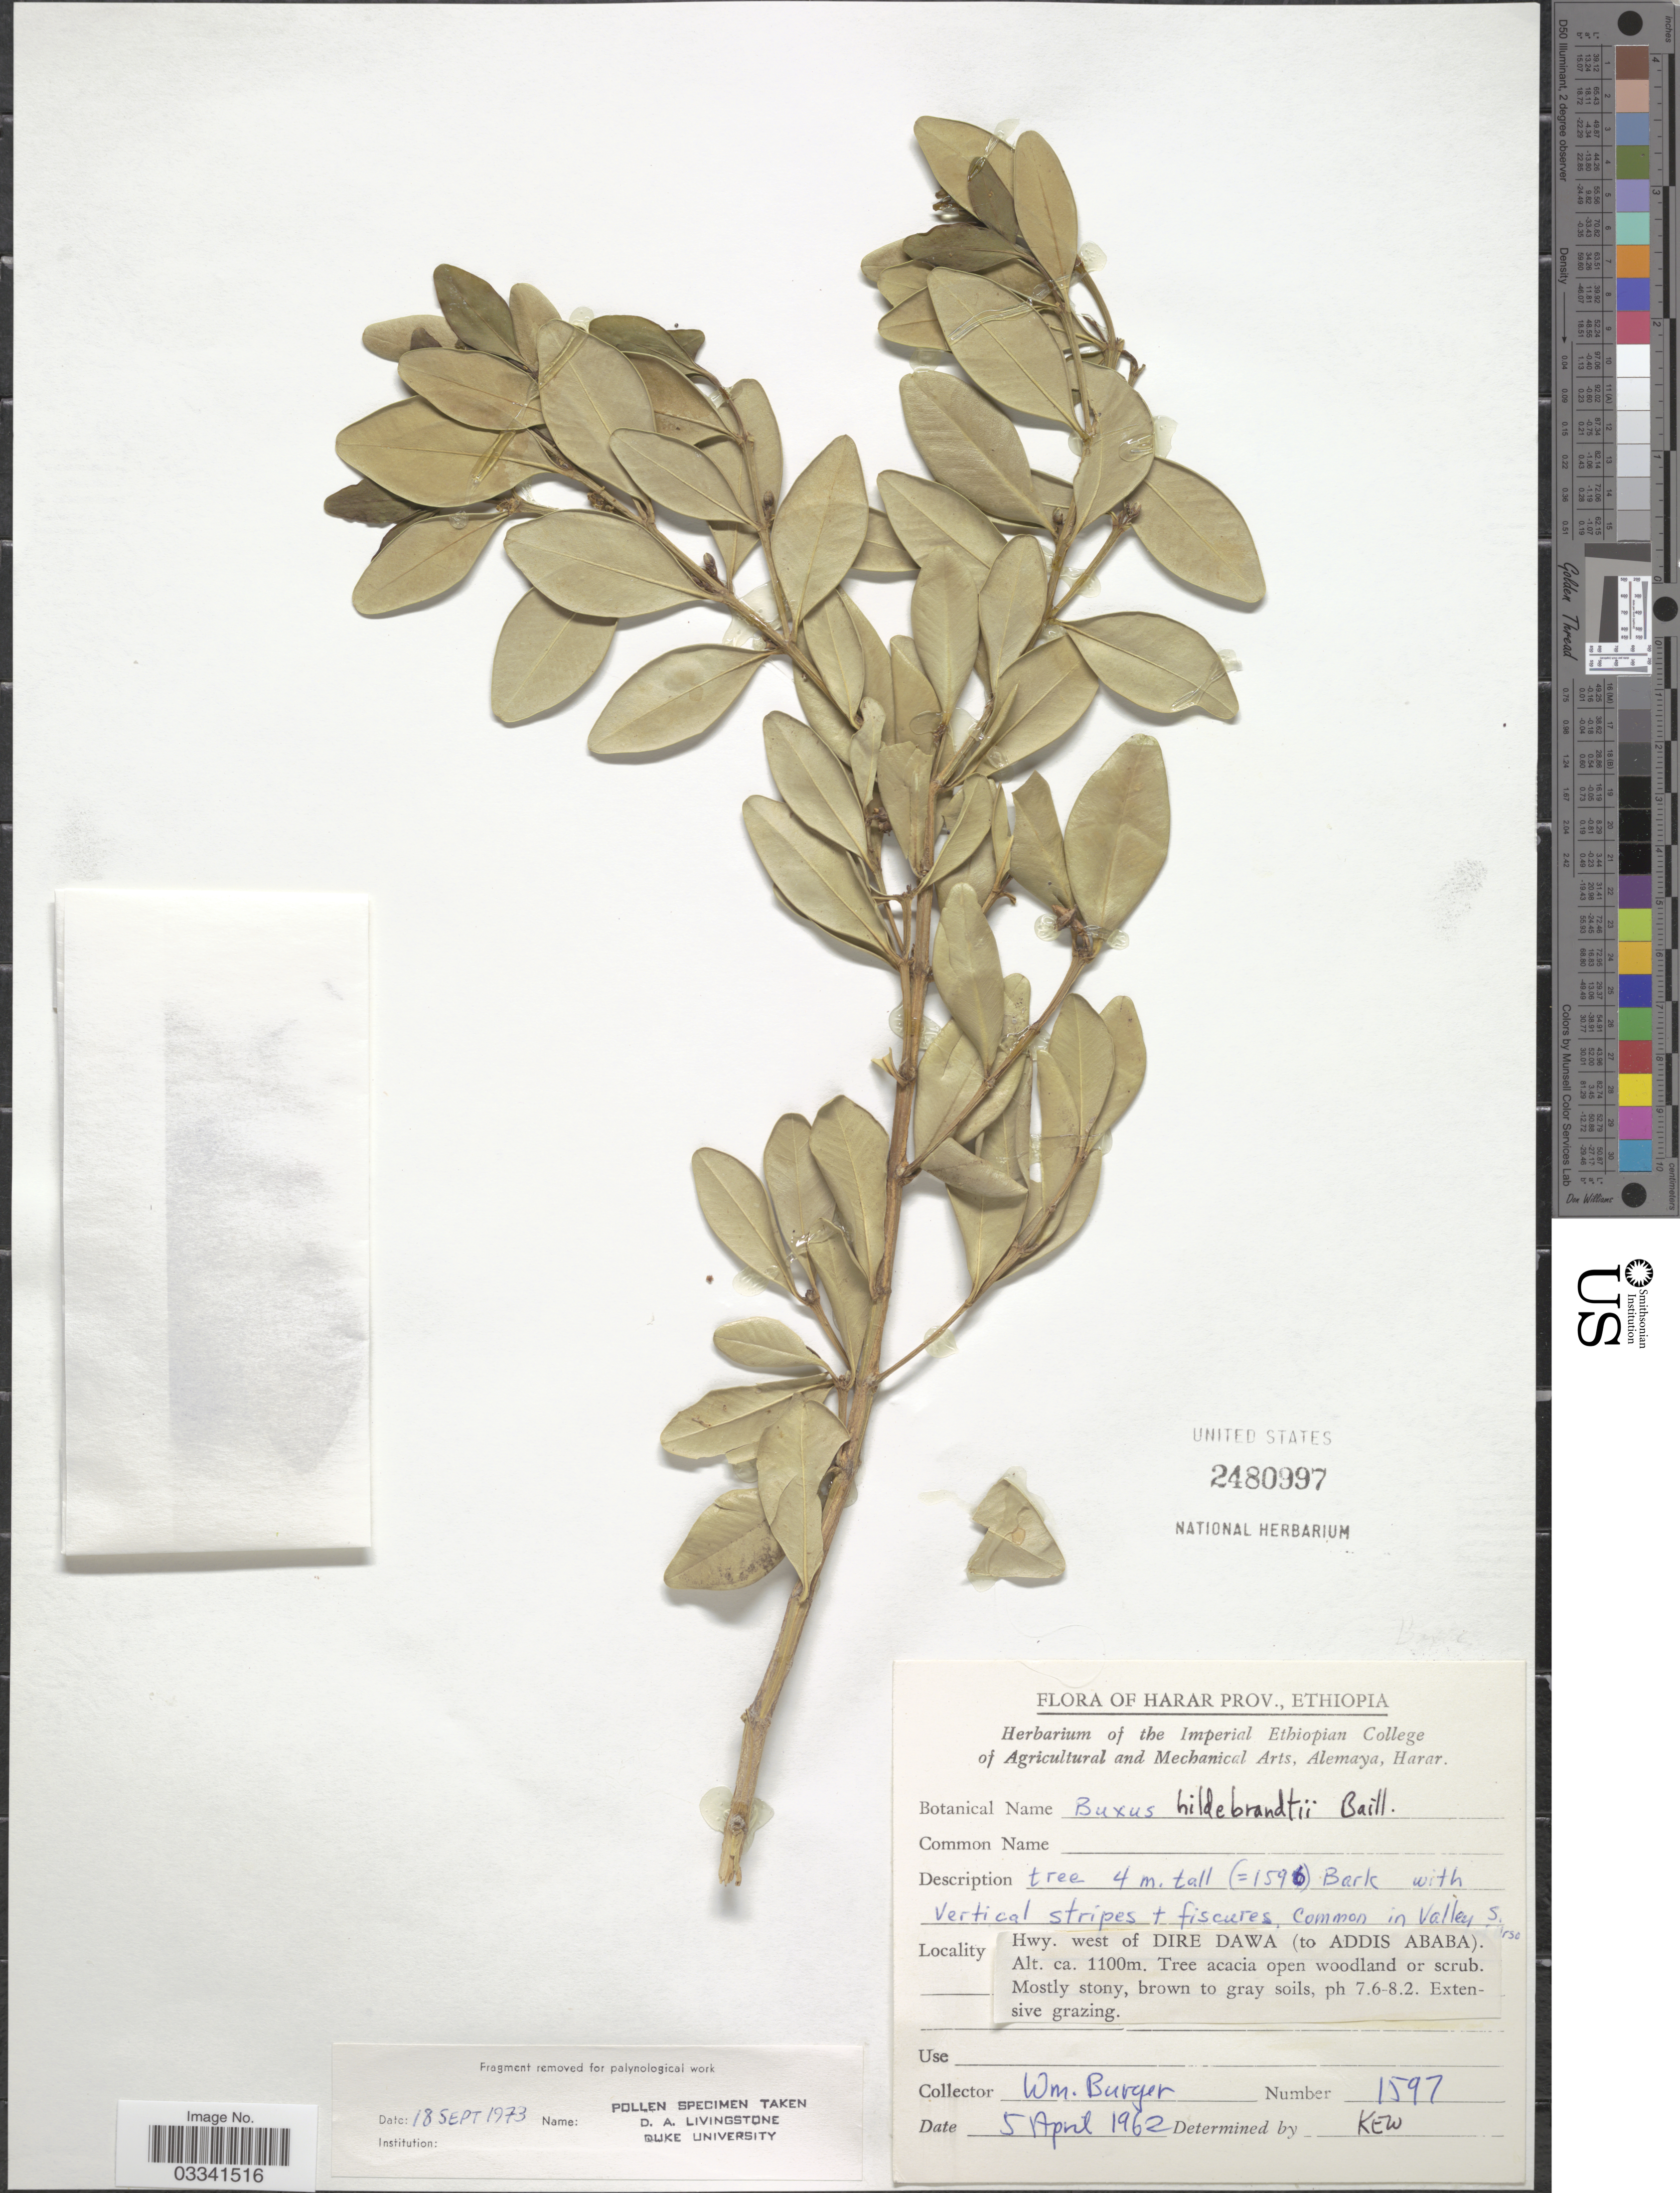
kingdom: Plantae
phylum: Tracheophyta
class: Magnoliopsida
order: Buxales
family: Buxaceae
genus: Buxus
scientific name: Buxus hildebrandtii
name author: Baill.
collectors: W. Burger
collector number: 1597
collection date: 1962-04-05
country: Ethiopia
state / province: Addis Ababa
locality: Harar Prov. Hwy. west of Dire Dawa (to Addis Ababa).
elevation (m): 1100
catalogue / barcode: US 2480997